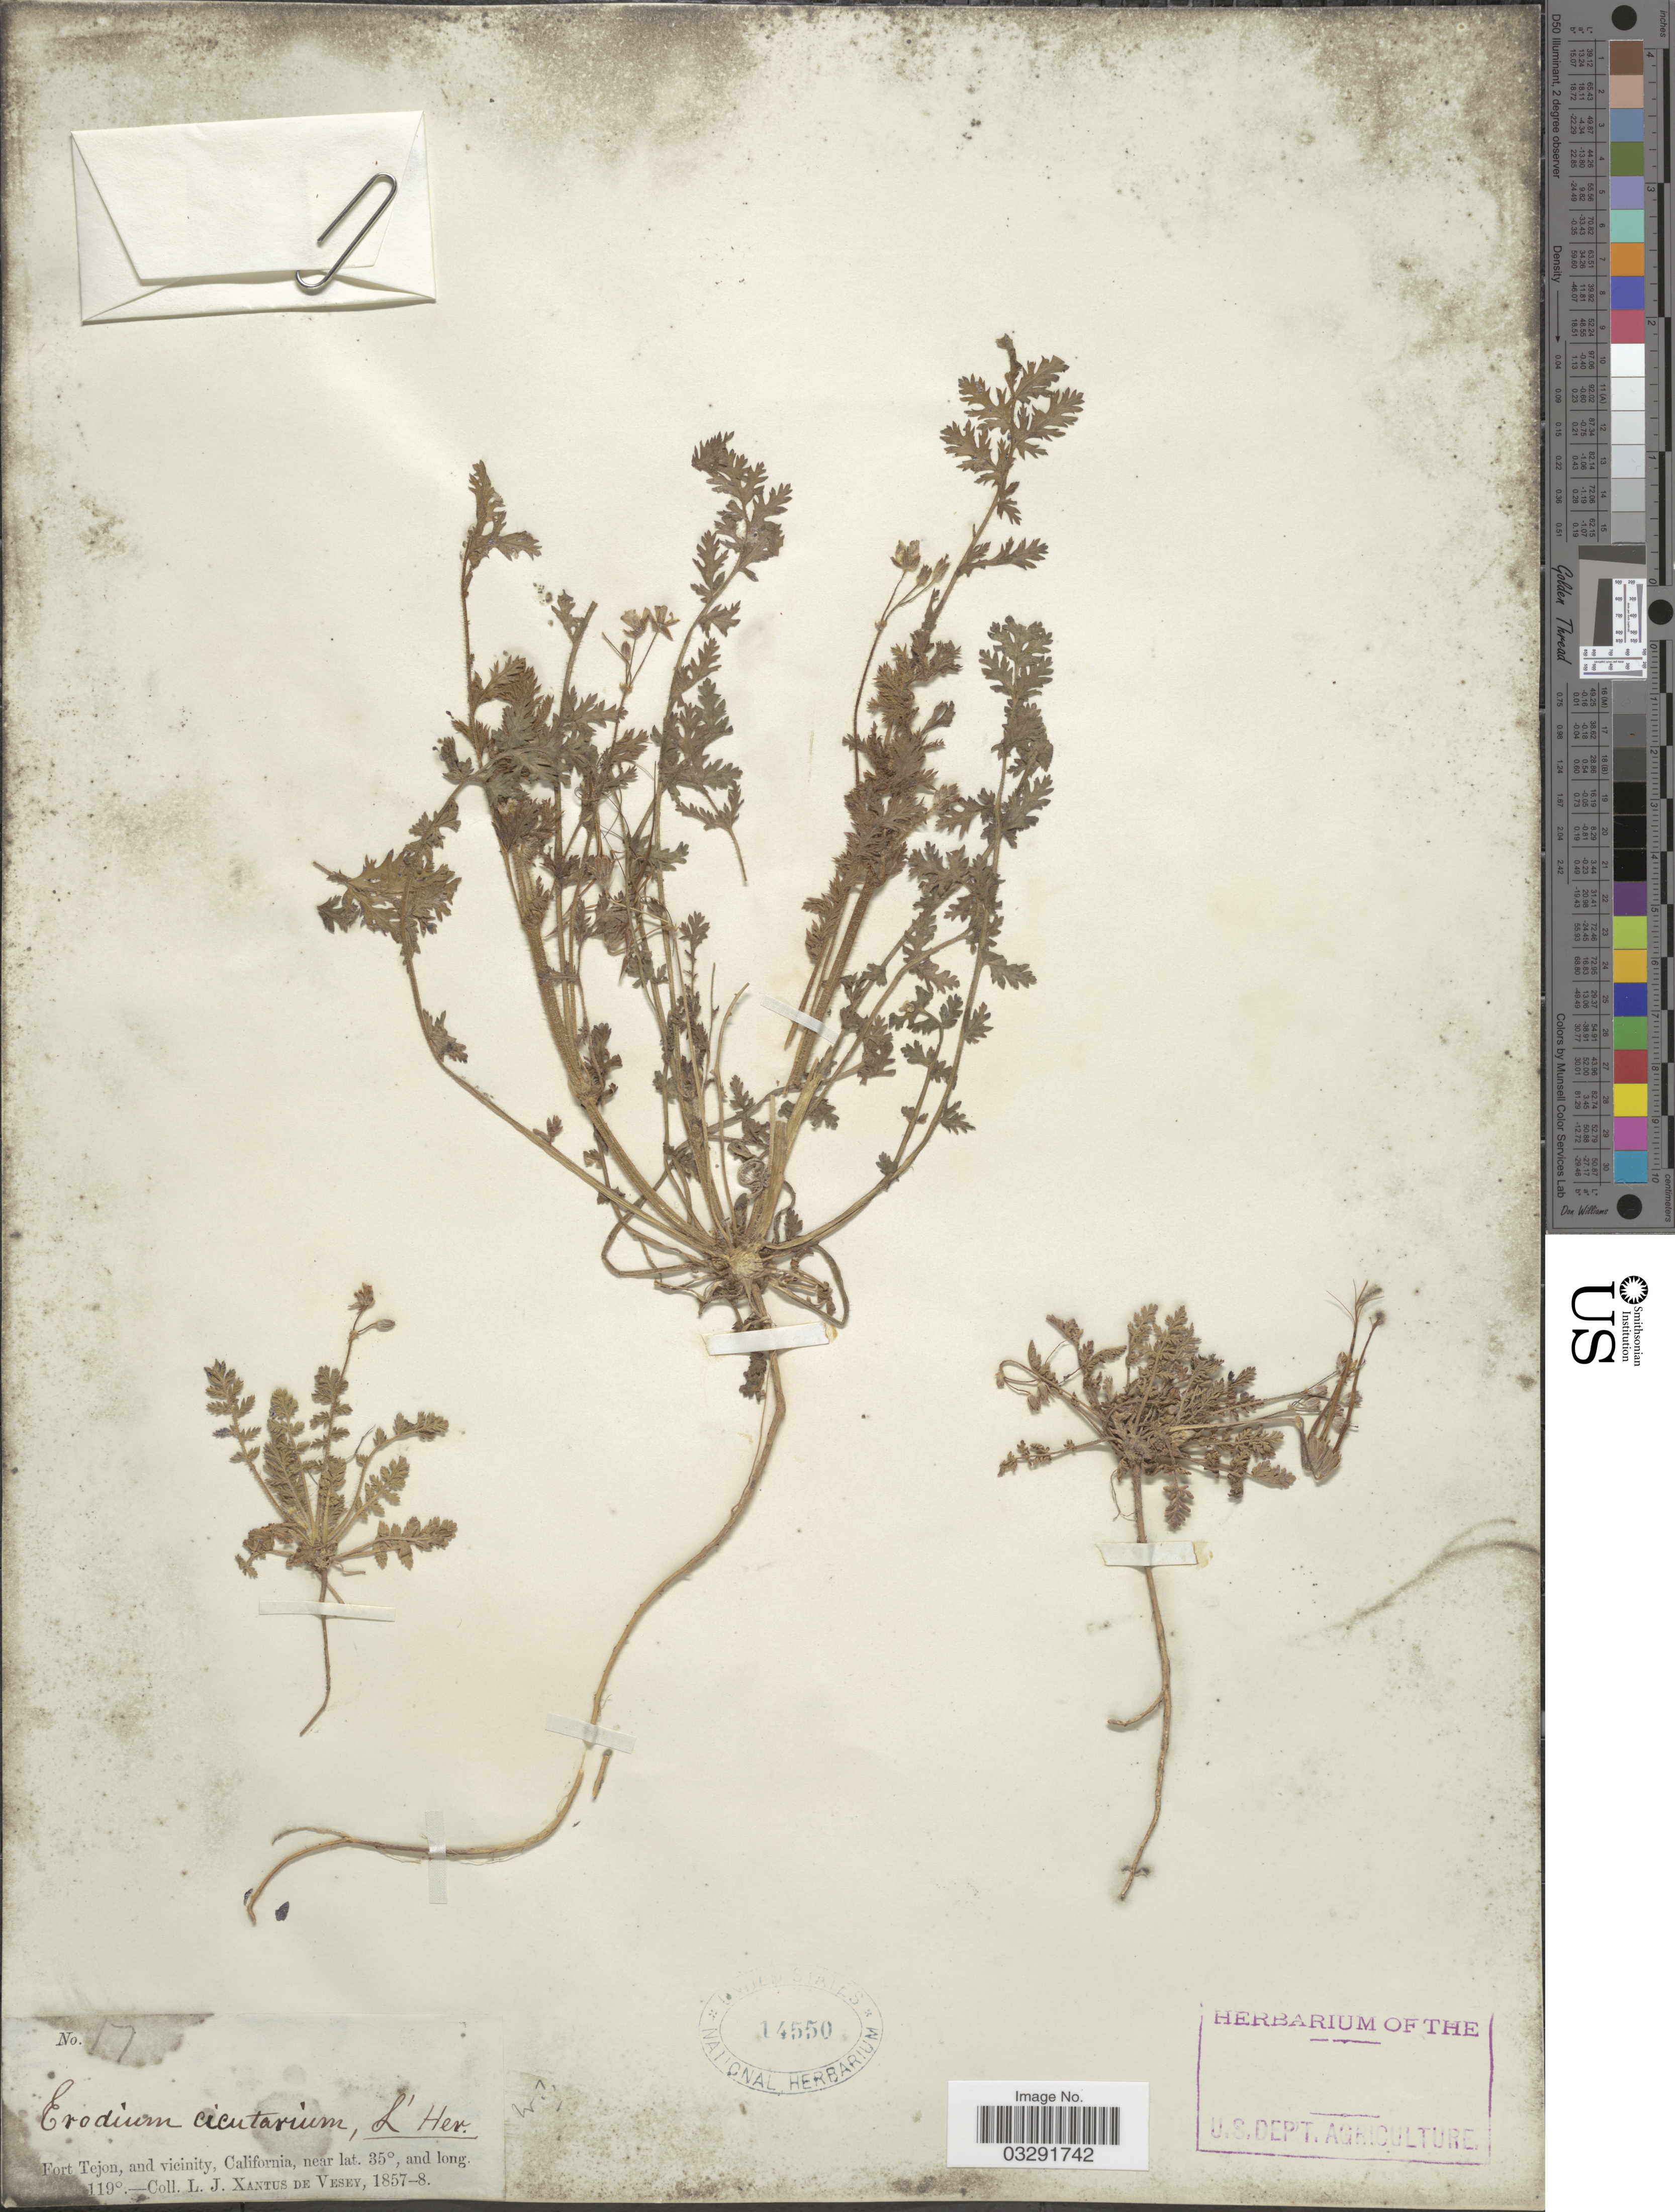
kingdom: Plantae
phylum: Tracheophyta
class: Magnoliopsida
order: Geraniales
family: Geraniaceae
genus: Erodium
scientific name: Erodium cicutarium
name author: (L.) L'Hér.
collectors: L. Xantus de Vesey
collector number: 17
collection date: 1857/1858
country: United States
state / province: California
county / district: Kern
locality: Fort Tejon, and vicinity.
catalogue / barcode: US 14550